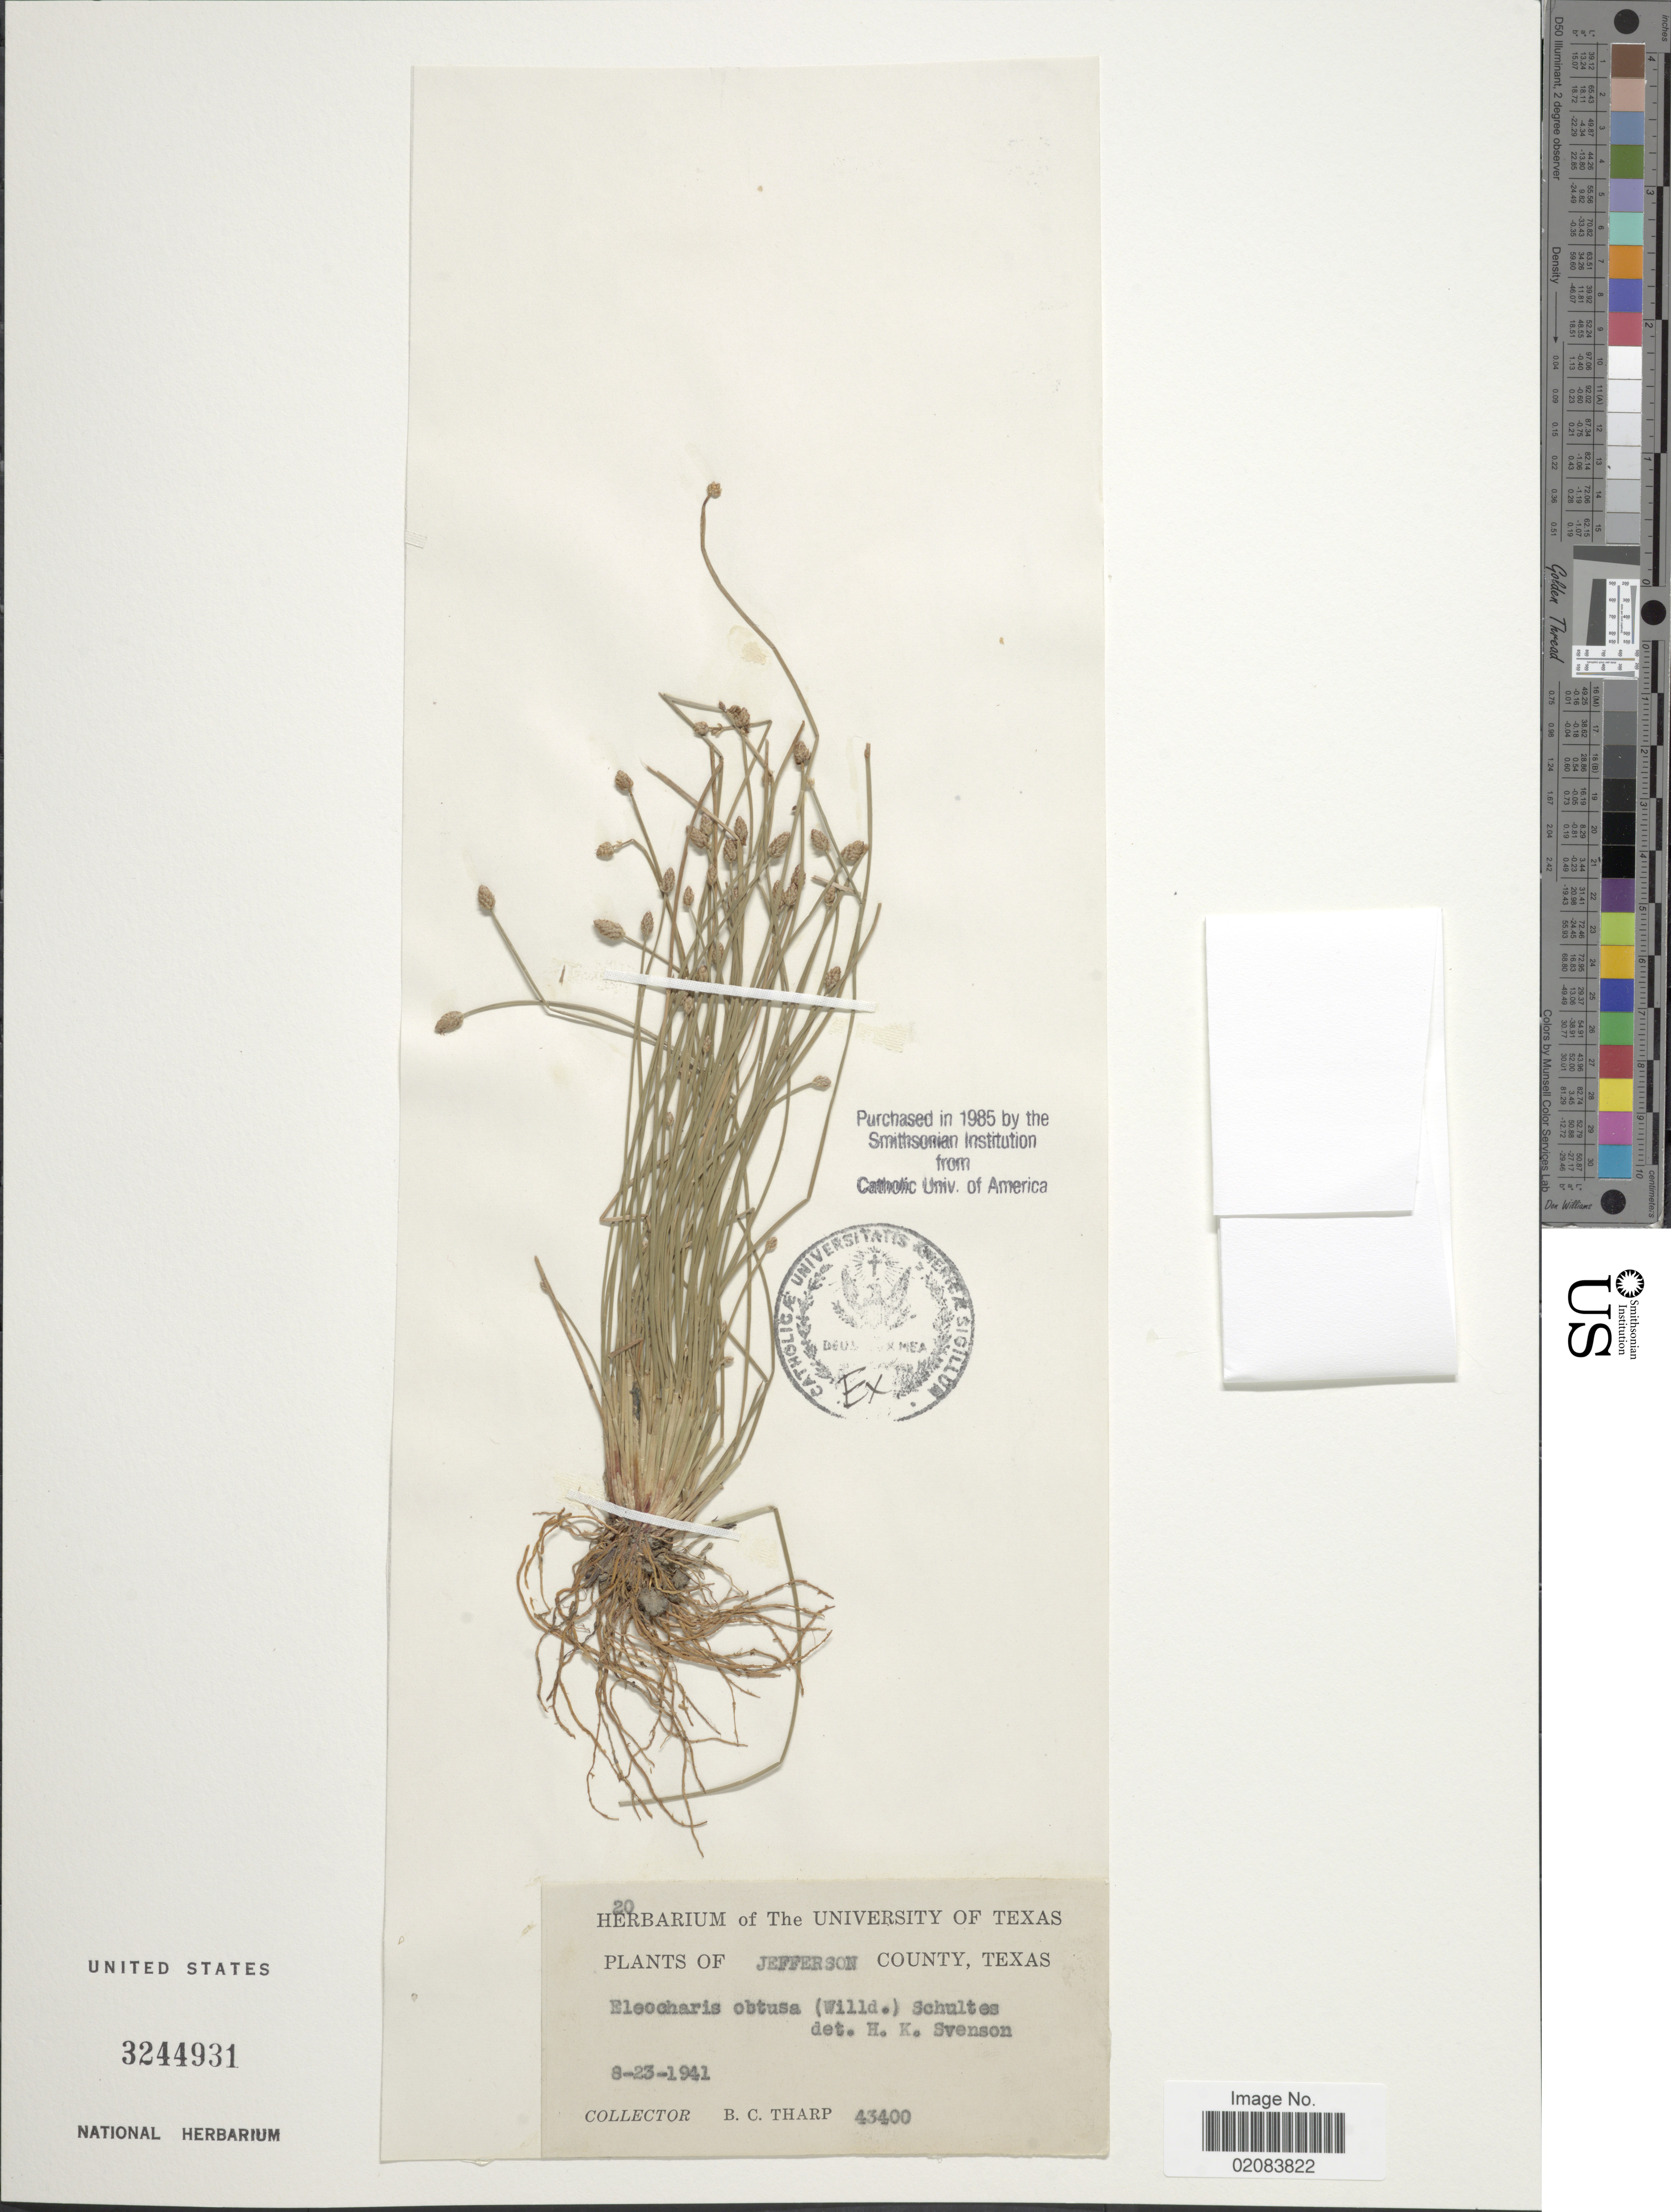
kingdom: Plantae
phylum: Tracheophyta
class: Liliopsida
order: Poales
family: Cyperaceae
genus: Eleocharis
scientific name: Eleocharis obtusa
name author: (Willd.) Schult.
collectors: B. C. Tharp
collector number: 43400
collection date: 1941-08-23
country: United States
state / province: Texas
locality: Jefferson County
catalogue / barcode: US 3244931